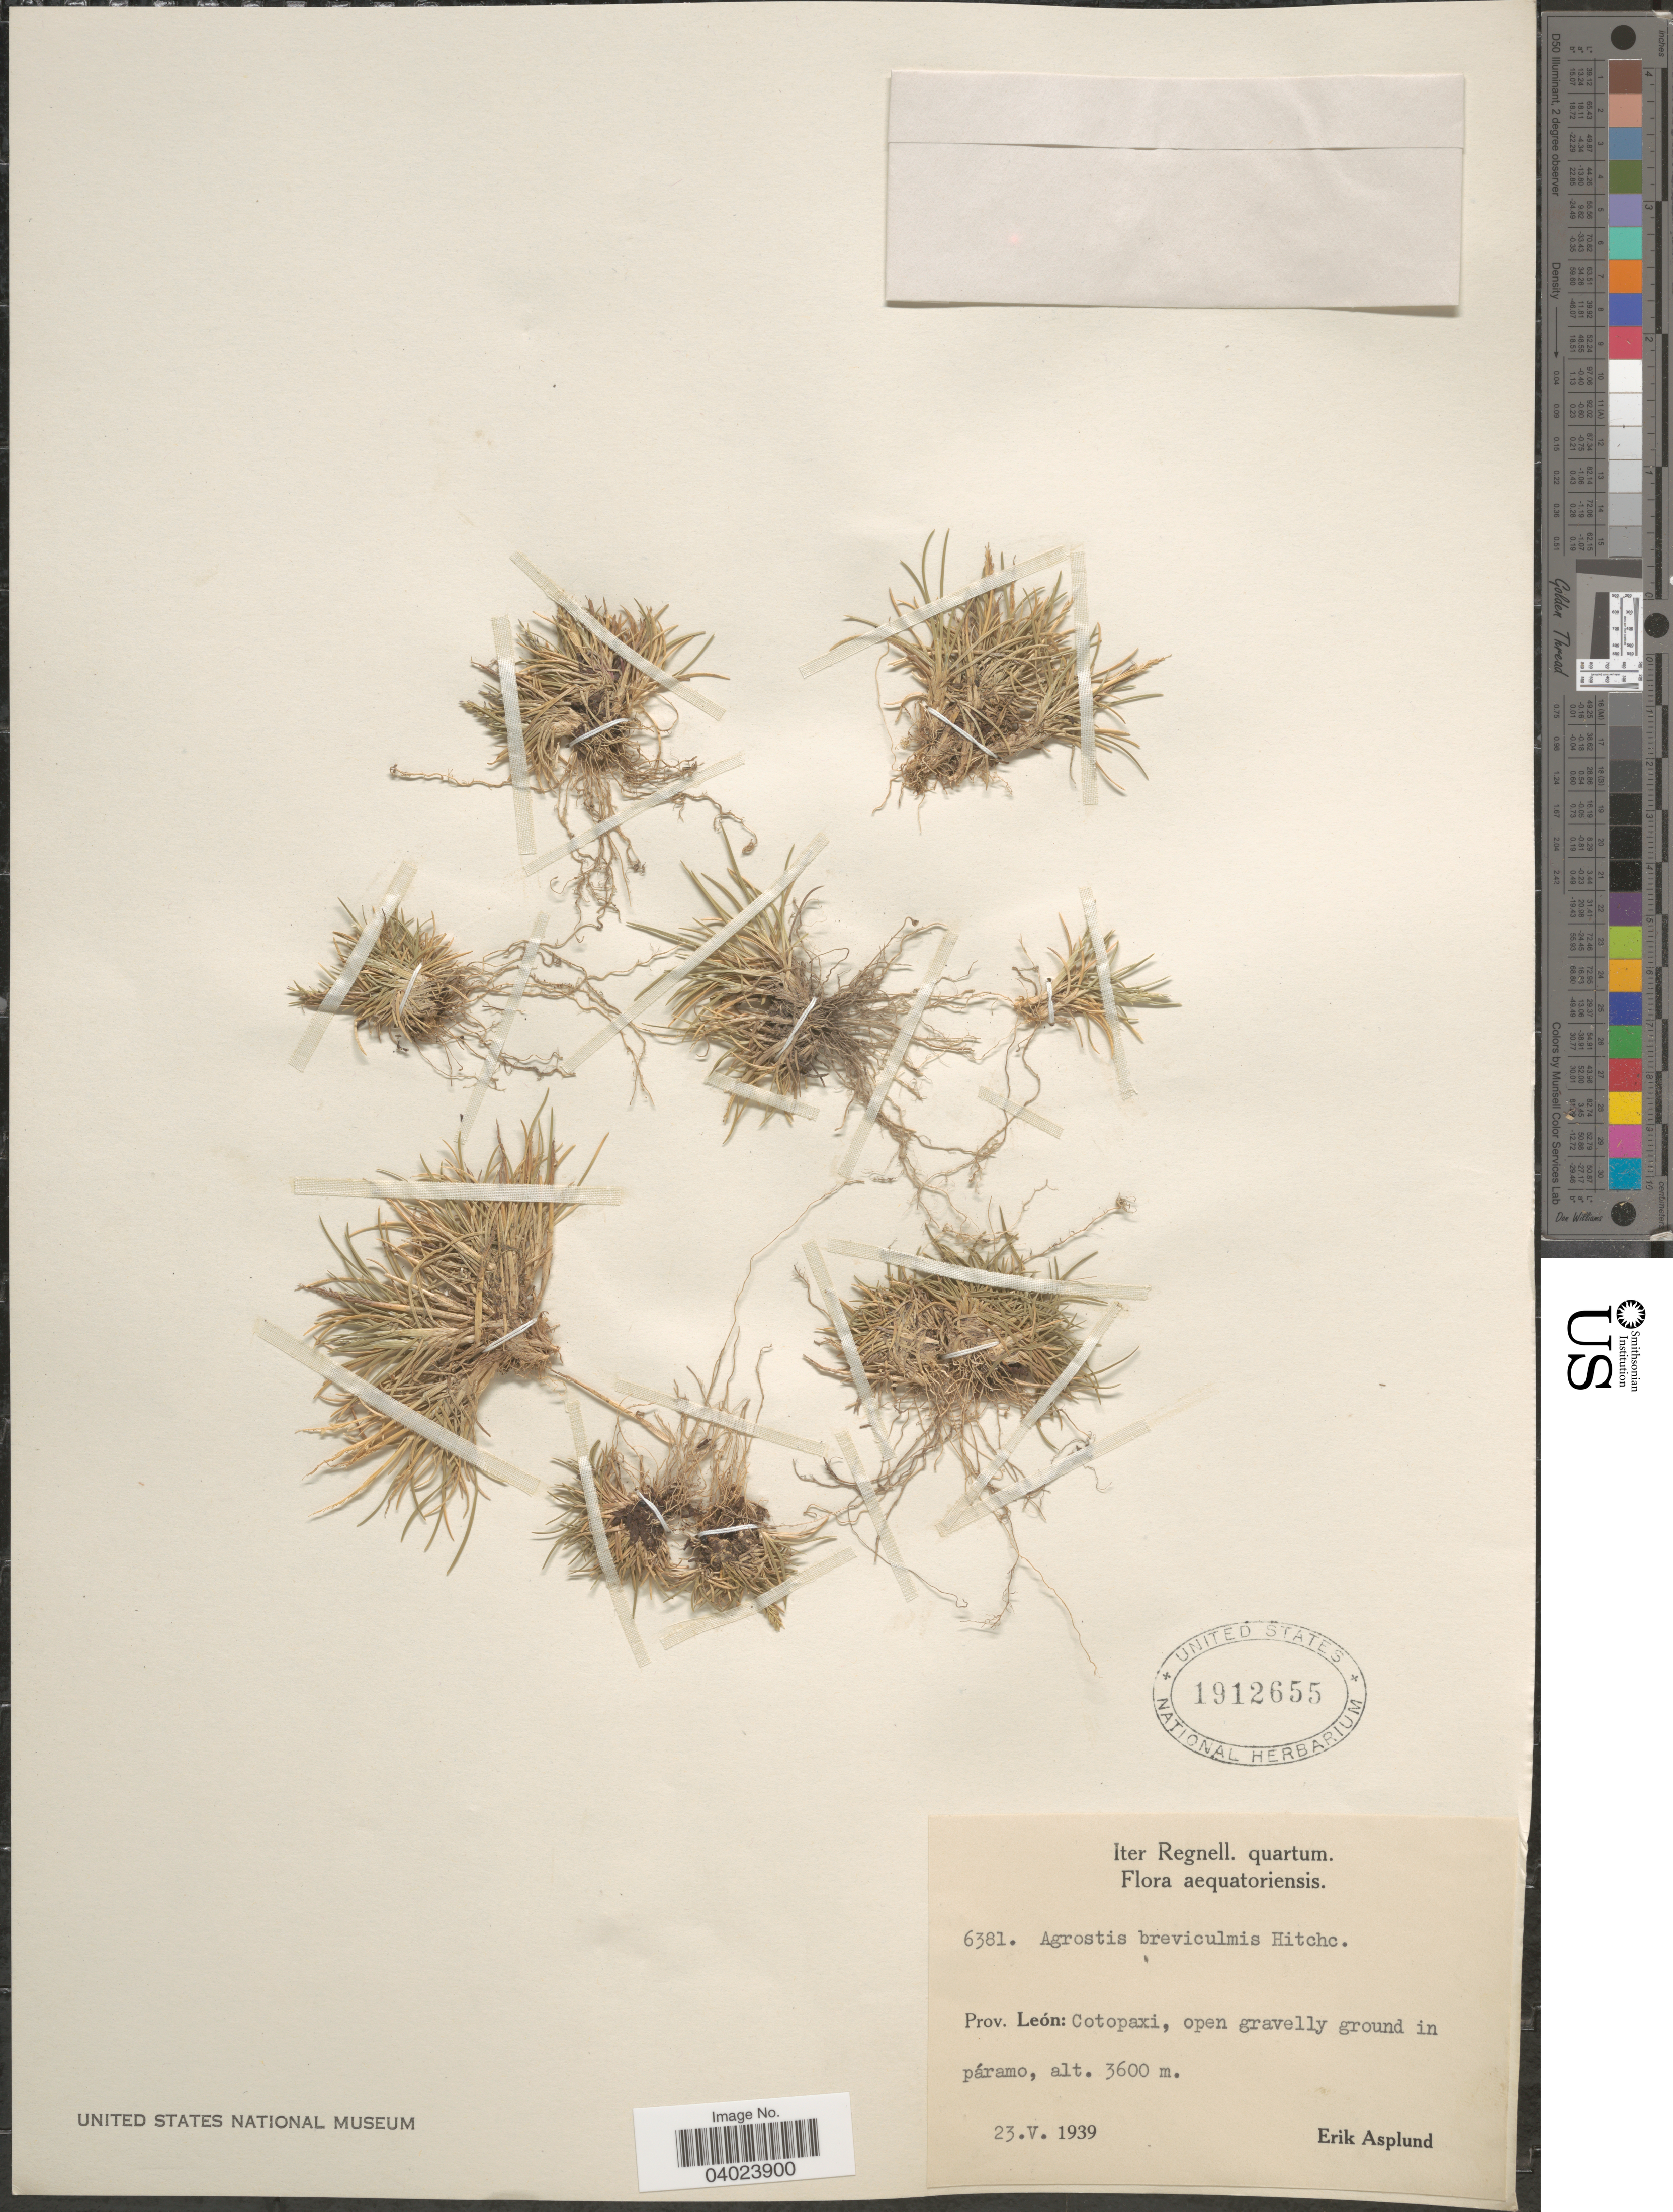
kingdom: Plantae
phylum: Tracheophyta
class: Liliopsida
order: Poales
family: Poaceae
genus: Agrostis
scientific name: Agrostis breviculmis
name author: Hitchc.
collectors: E. Asplund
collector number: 6381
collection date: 1939-05-23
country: Ecuador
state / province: Cotopaxi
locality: Prov. León.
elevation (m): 3600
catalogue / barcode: US 1912655